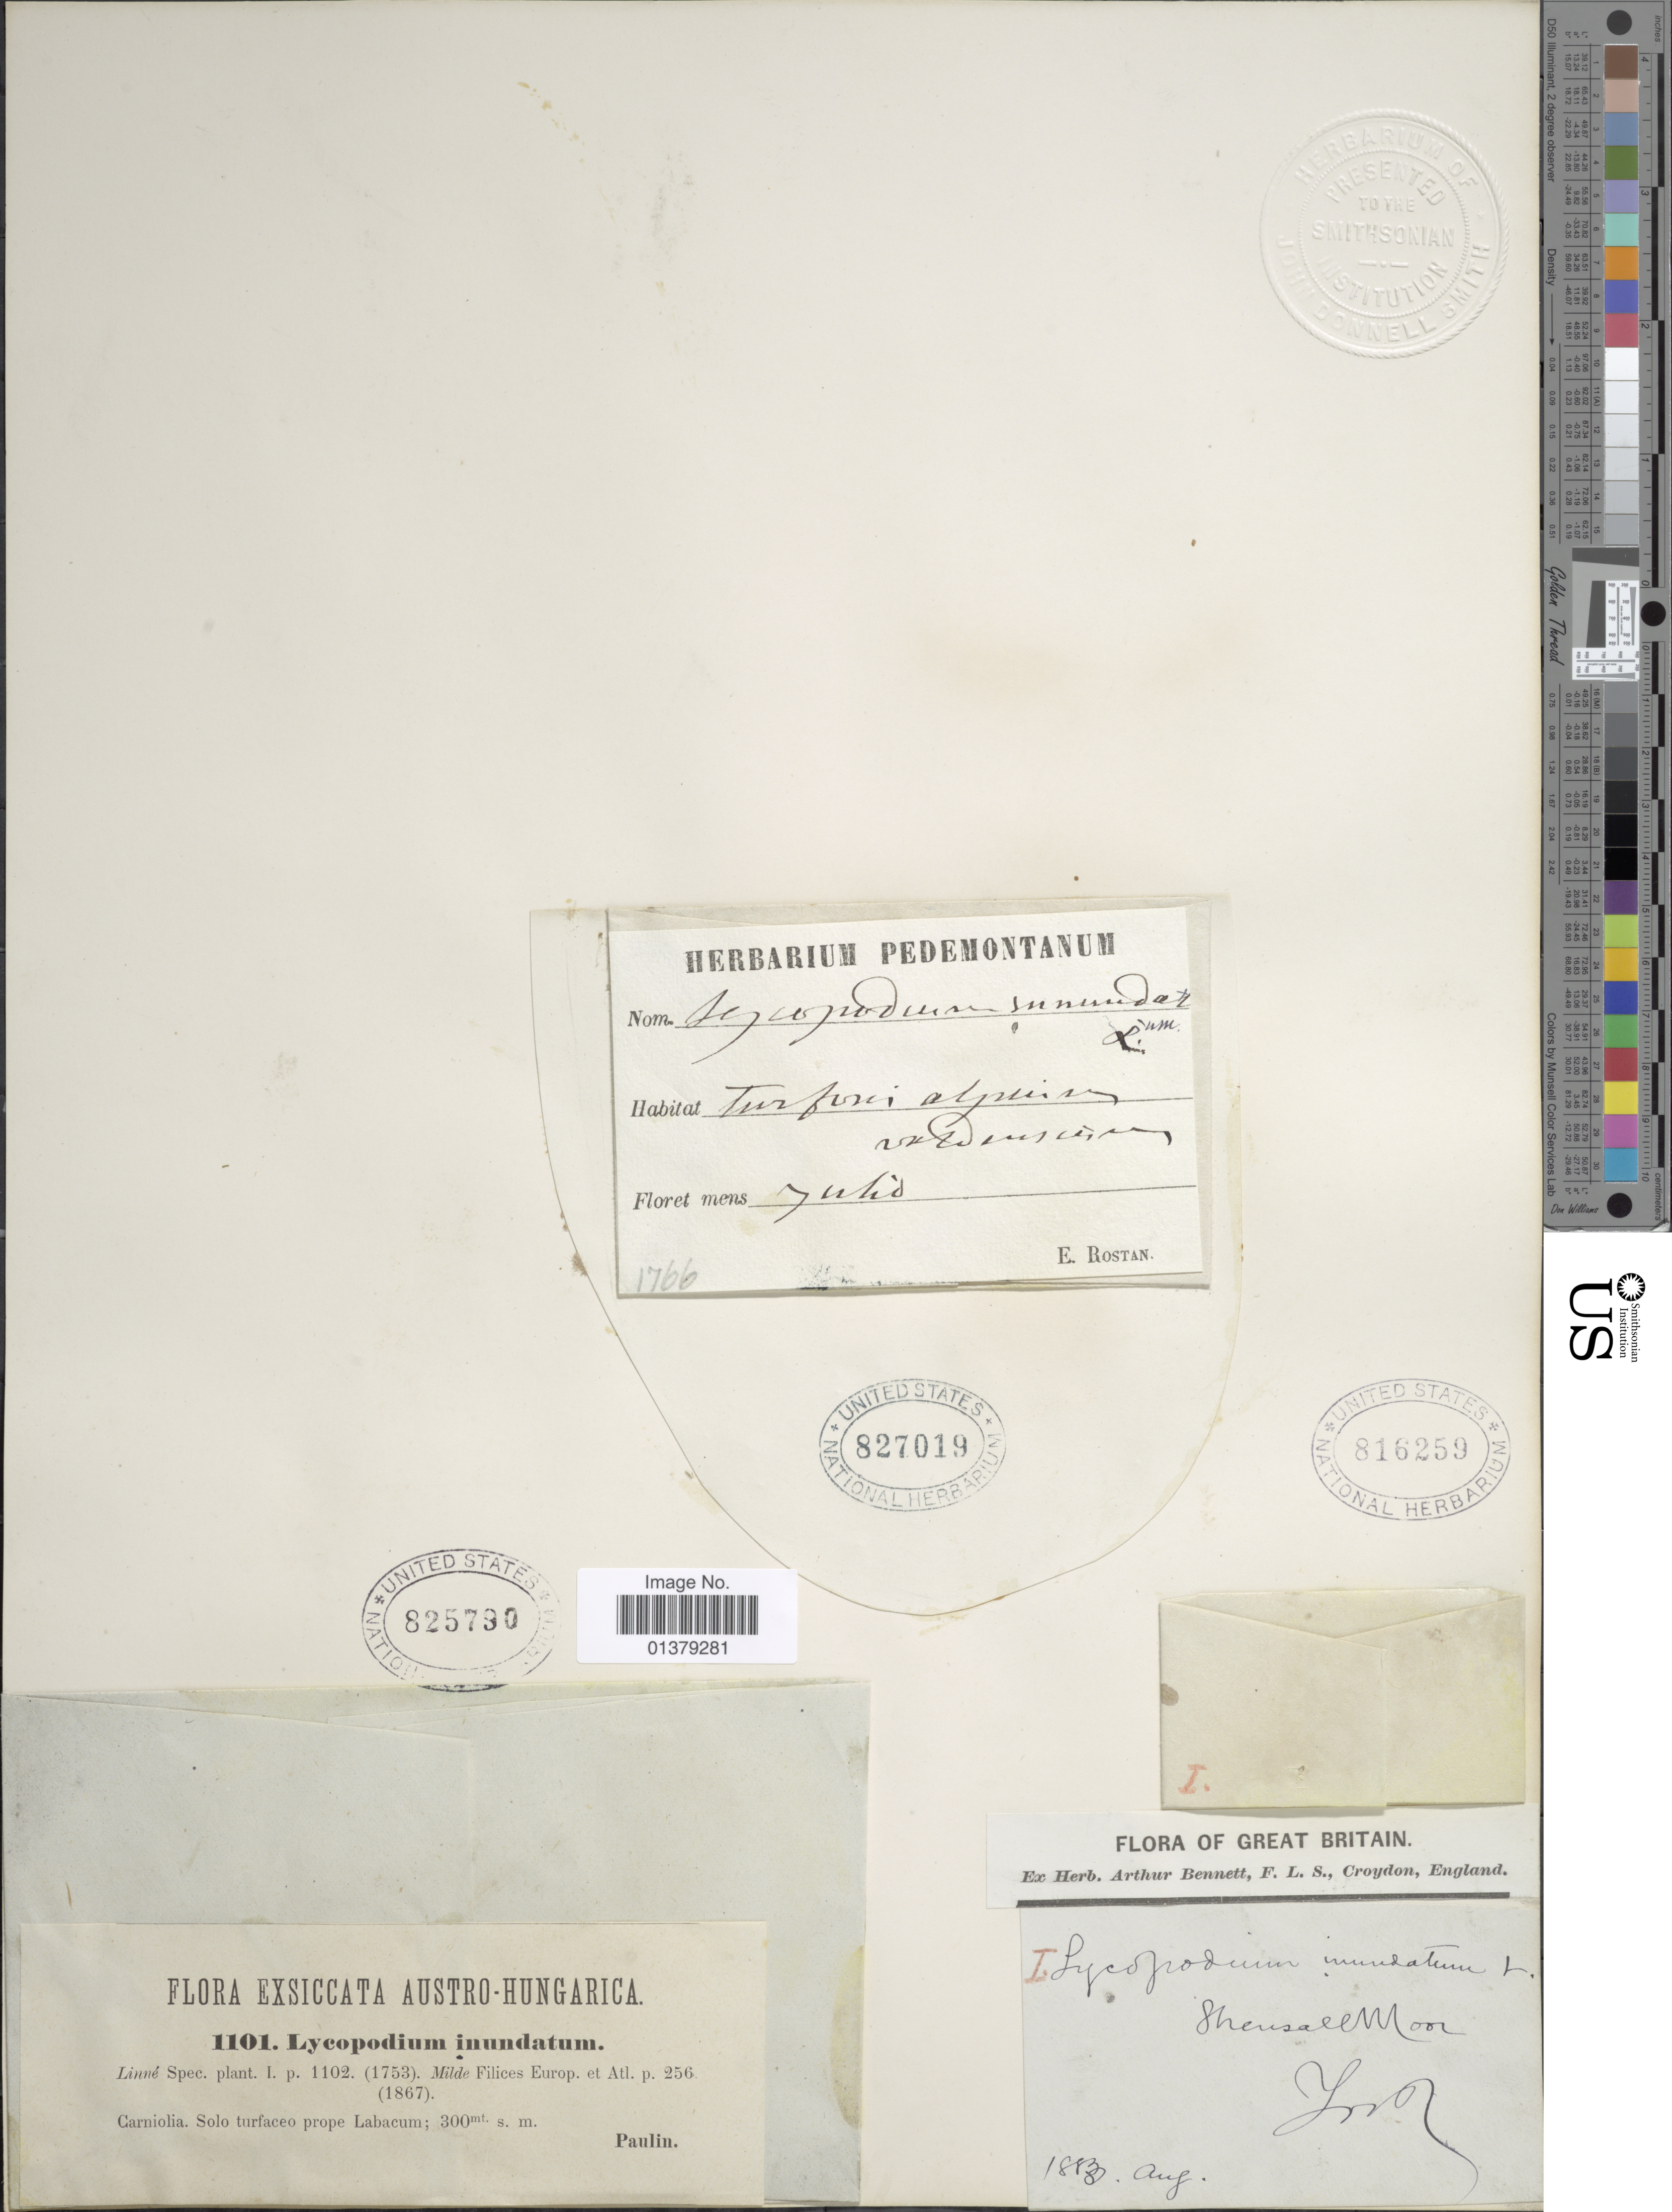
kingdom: Plantae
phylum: Tracheophyta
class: Lycopodiopsida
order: Lycopodiales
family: Lycopodiaceae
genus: Lycopodiella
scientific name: Lycopodiella inundata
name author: (L.) Holub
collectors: -. Paulin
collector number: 1101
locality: Carniolia. Solo turfaceo Labacum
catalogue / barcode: US 825790